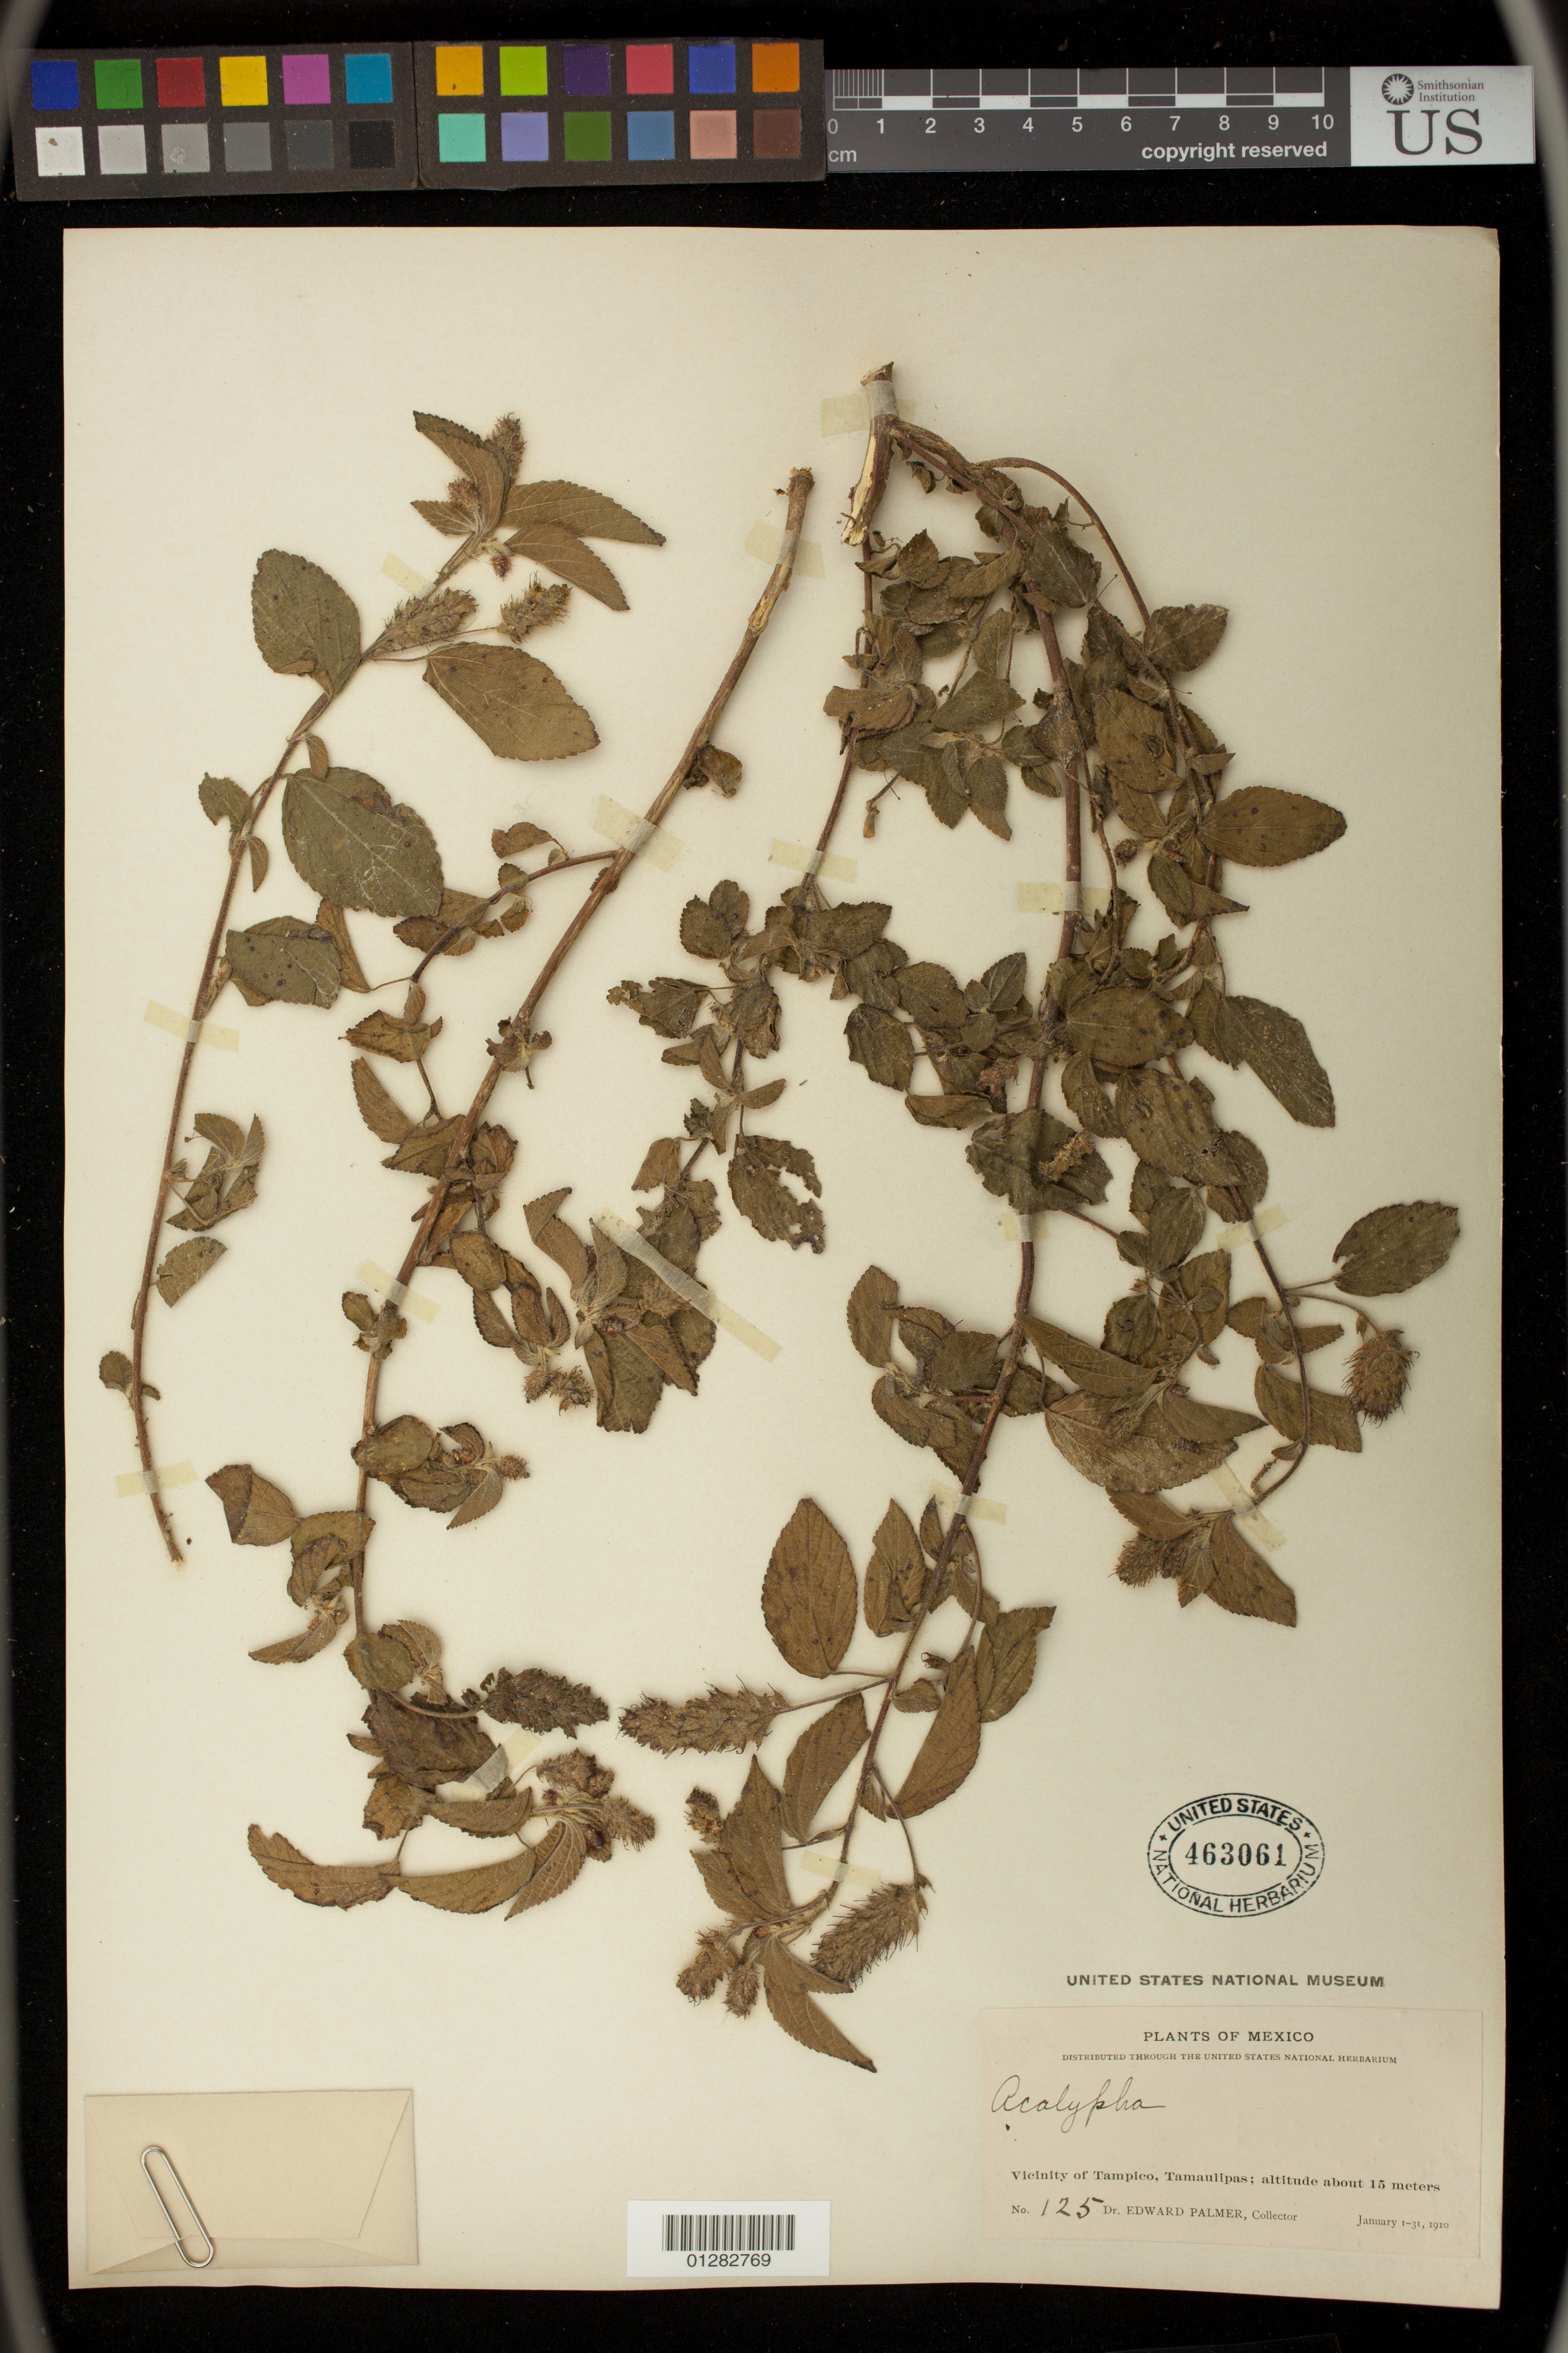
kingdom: Plantae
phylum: Tracheophyta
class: Magnoliopsida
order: Malpighiales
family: Euphorbiaceae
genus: Acalypha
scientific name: Acalypha sp.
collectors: E. Palmer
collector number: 125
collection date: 1910-01-01/1910-01-31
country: Mexico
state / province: Tamaulipas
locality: Vicinity of Tampico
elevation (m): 5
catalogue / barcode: US 463061